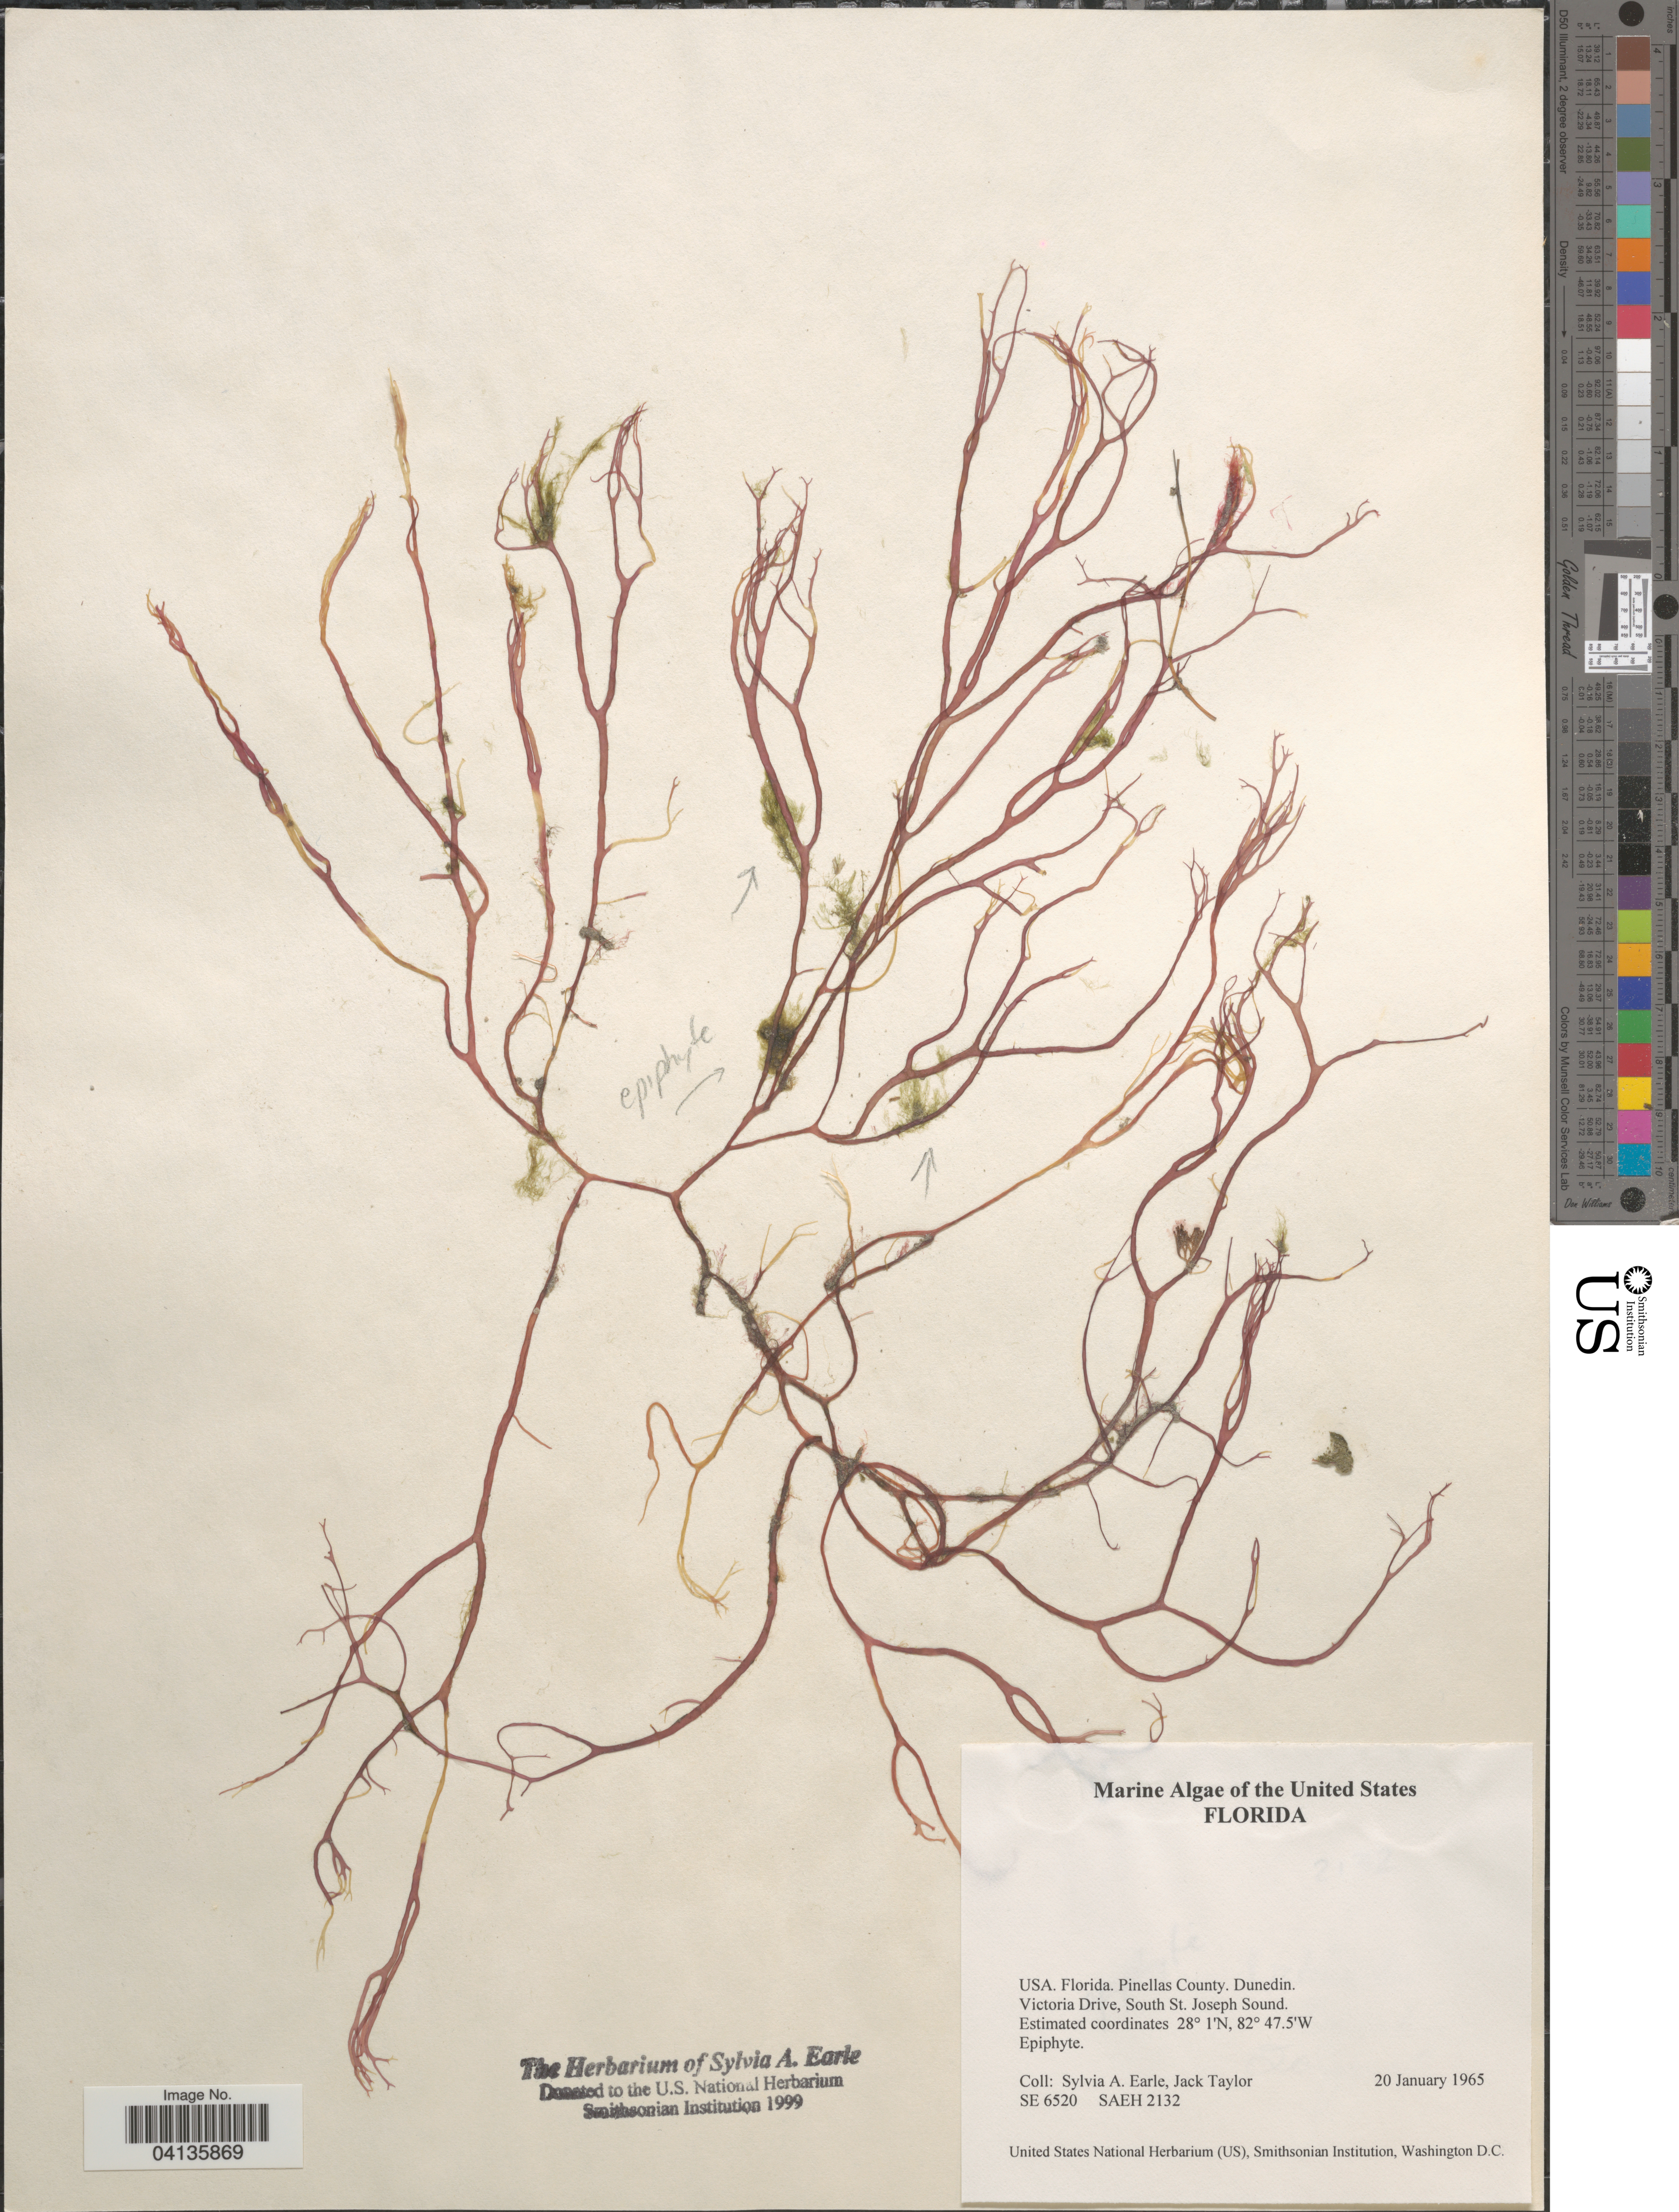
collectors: S. A. Earle & J. Taylor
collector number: SE 6520 / SAEH 2132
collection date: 1965-01-20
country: United States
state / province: Florida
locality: Pinellas County. Dunedin. Victoria Drive, South St. Joseph Sound.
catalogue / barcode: US 238786